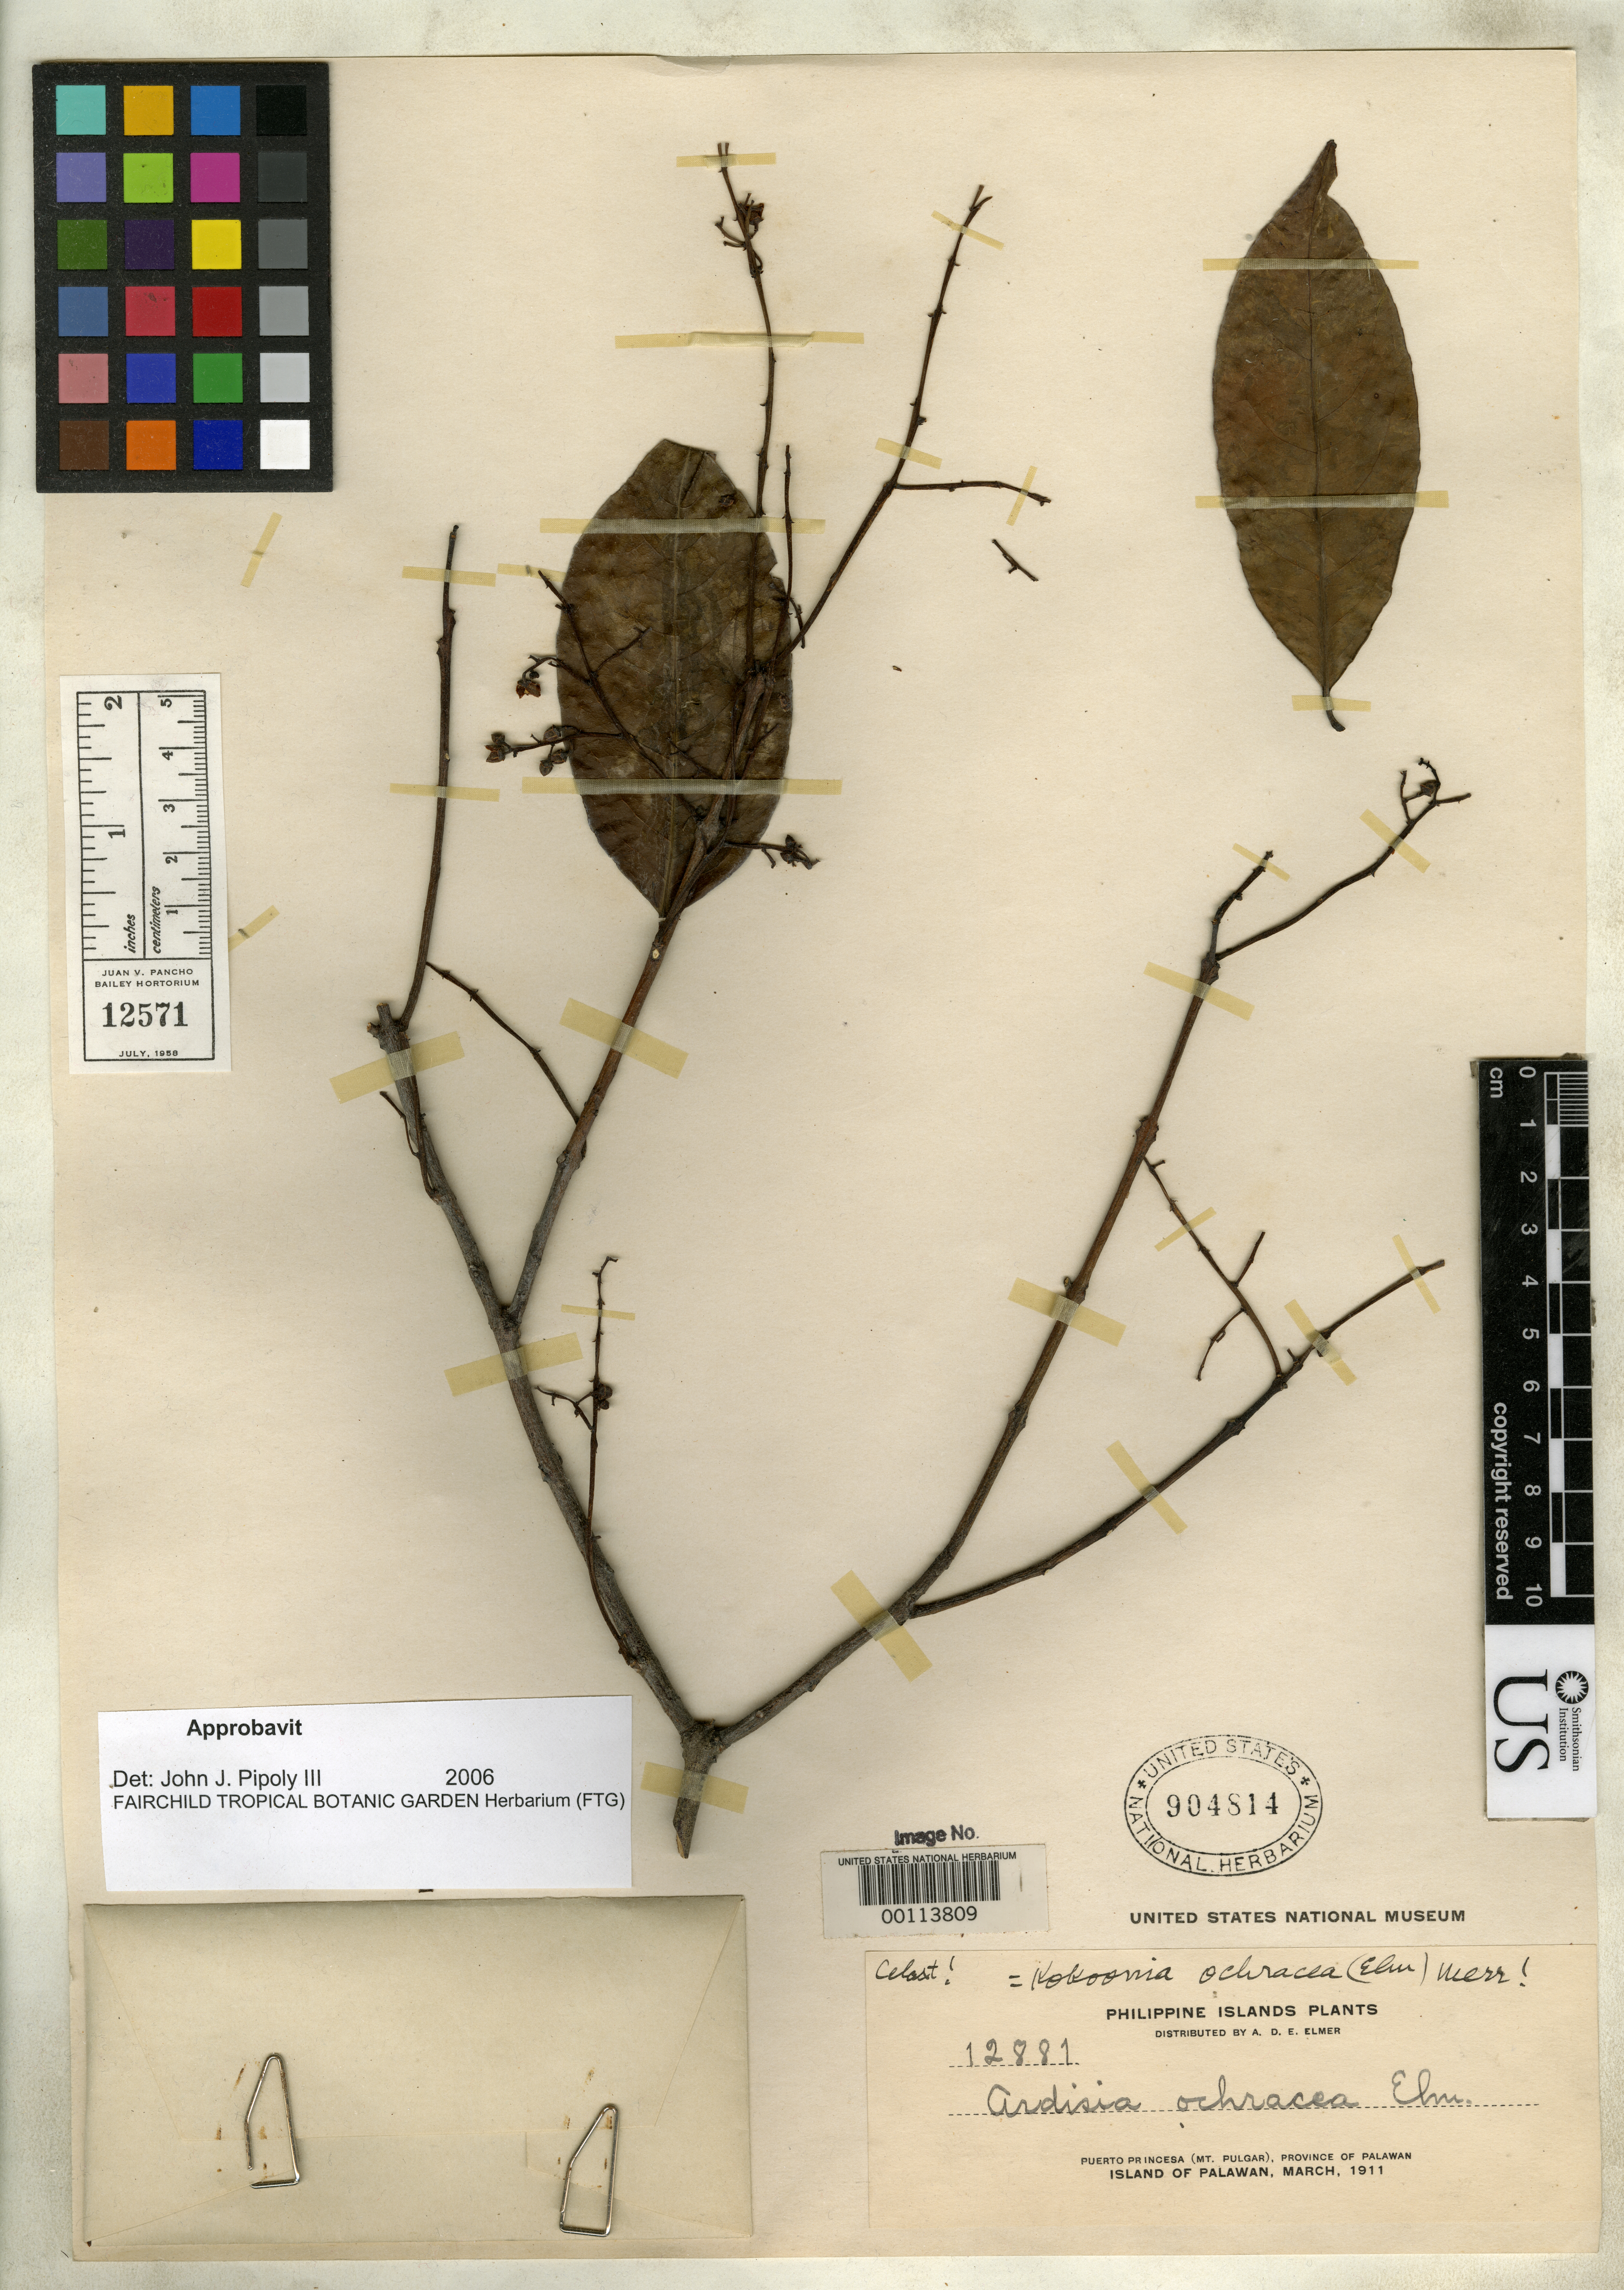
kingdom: Plantae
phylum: Tracheophyta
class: Magnoliopsida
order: Ericales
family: Primulaceae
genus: Ardisia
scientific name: Ardisia ochracea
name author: Elmer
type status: Isotype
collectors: A. D. E. Elmer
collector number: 12881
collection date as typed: Mar 1911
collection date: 1911-03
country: Philippines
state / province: Mimaropa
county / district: Palawan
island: Palawan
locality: Puerto Princesa (Mt. Pulgar), Province of Palawan, Island of Palawan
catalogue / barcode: US 904814